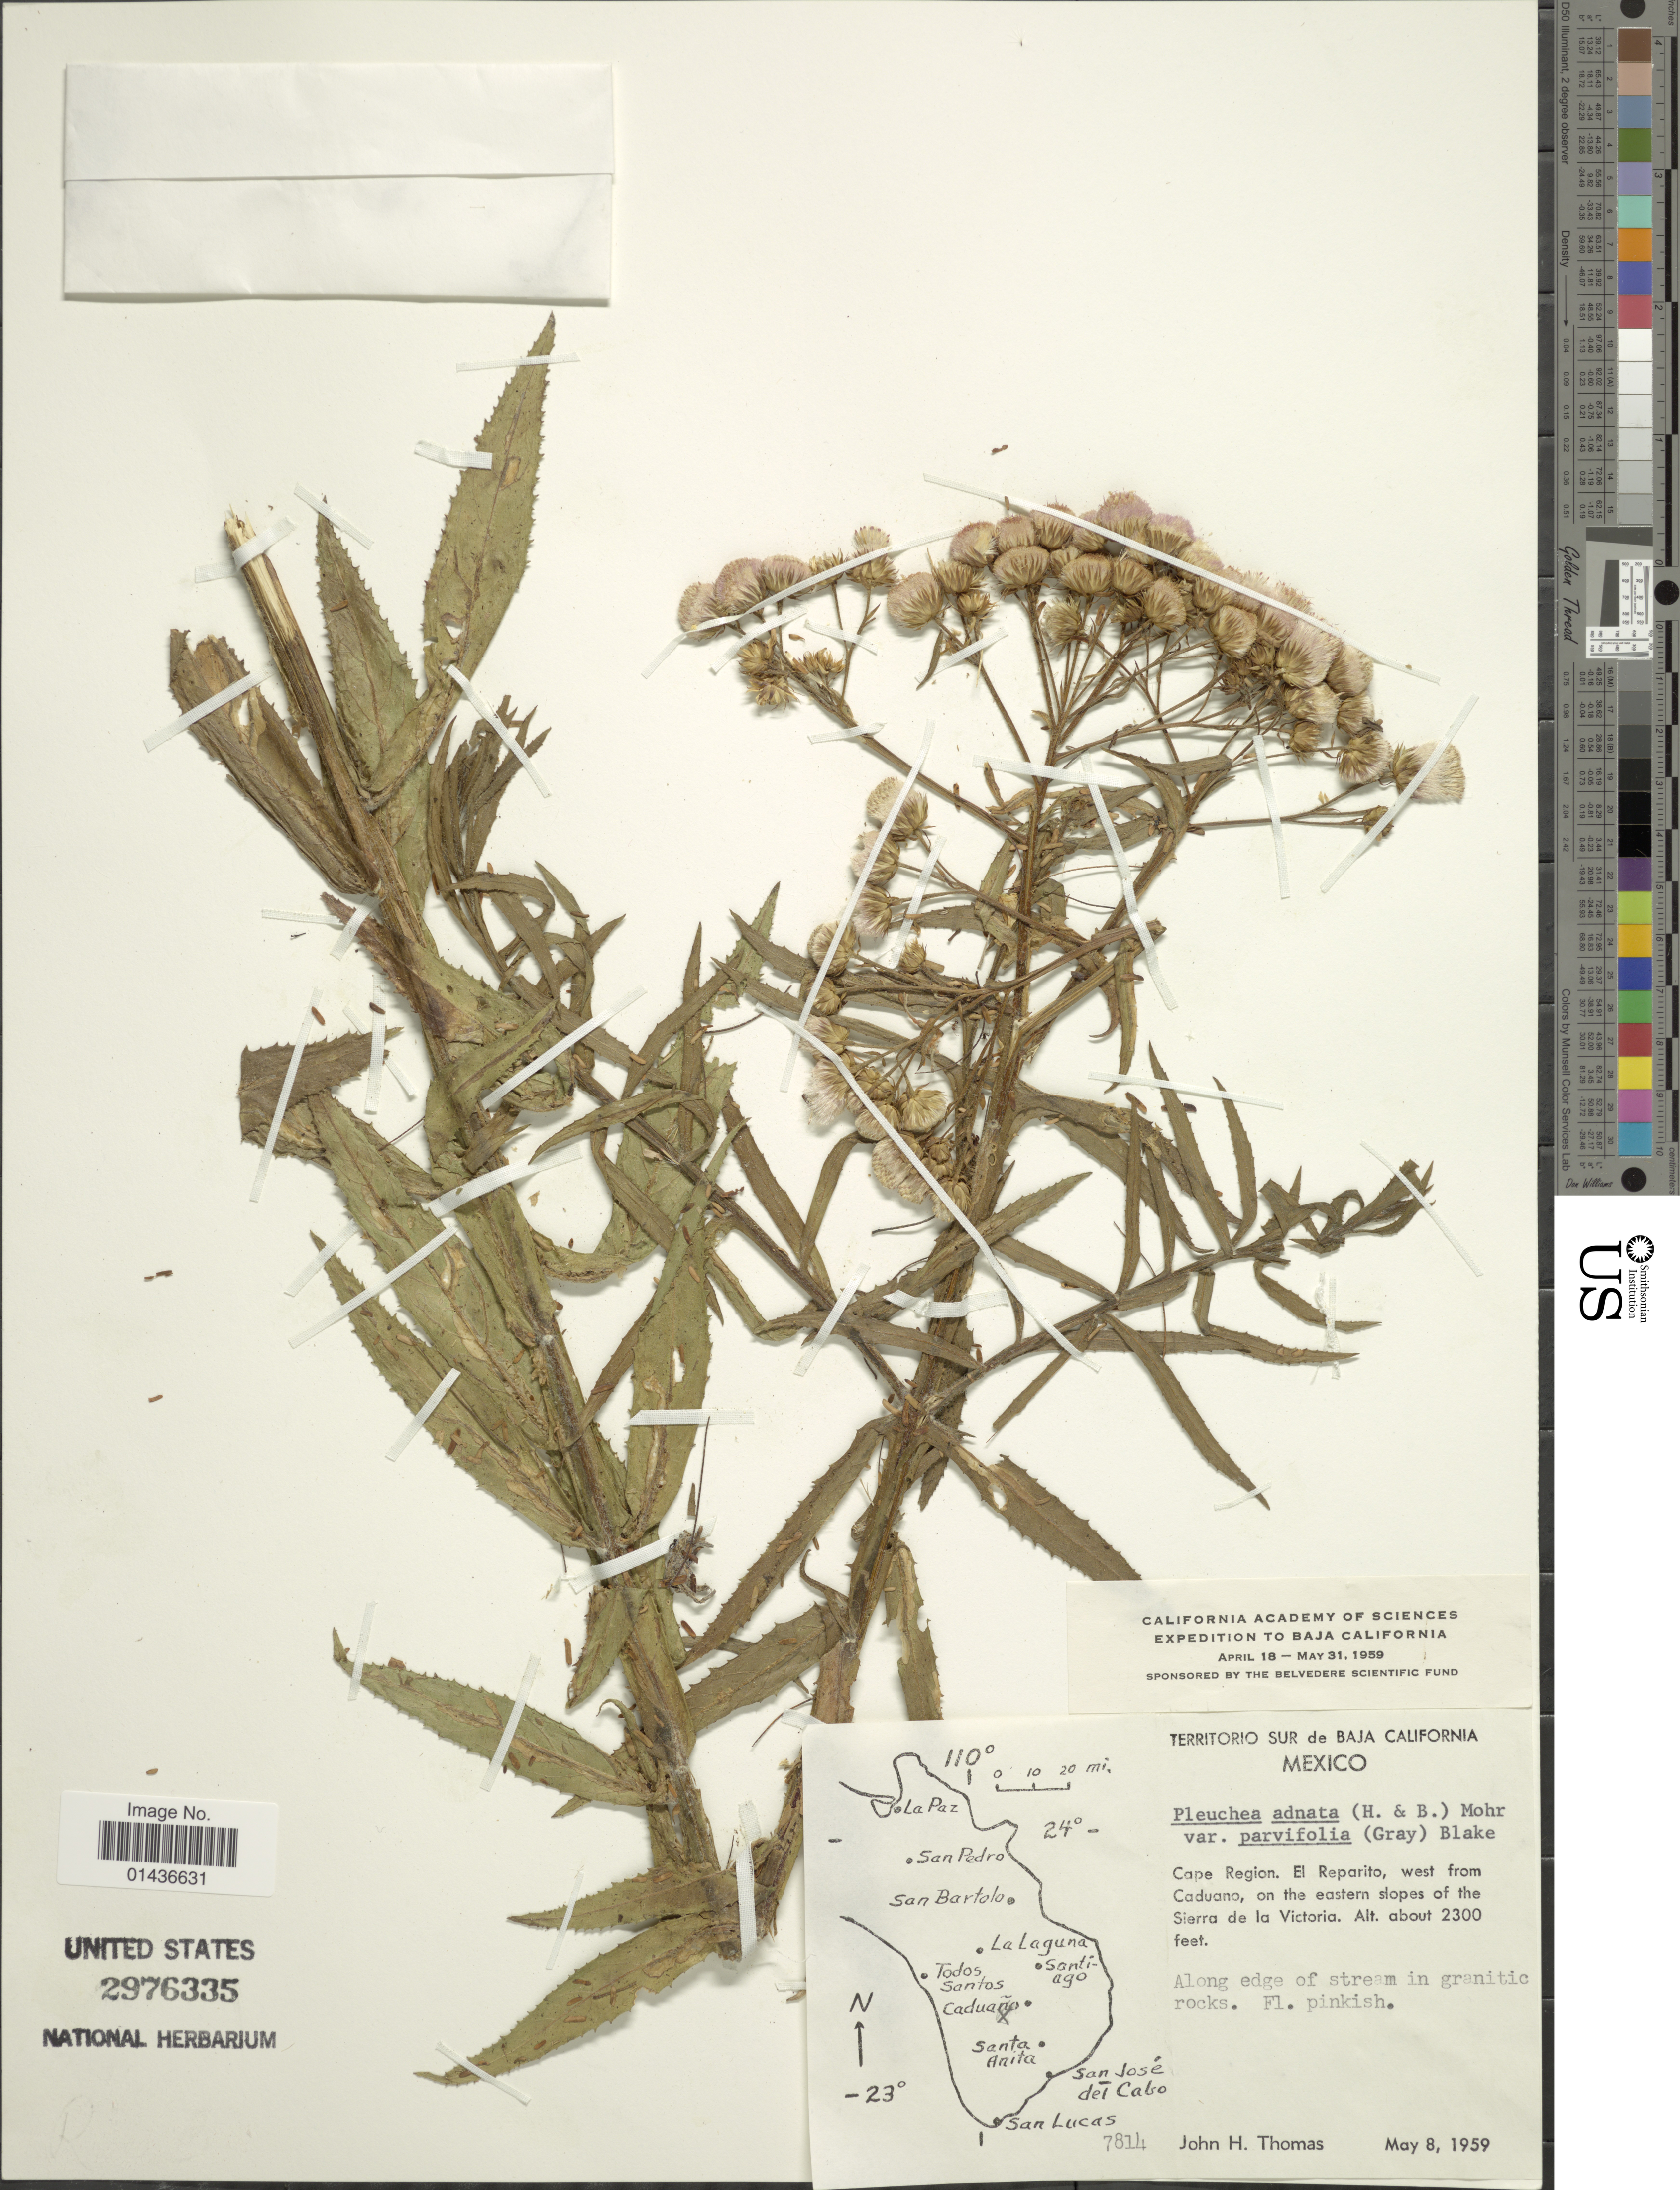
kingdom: Plantae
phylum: Tracheophyta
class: Magnoliopsida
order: Asterales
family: Asteraceae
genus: Pluchea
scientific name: Pluchea salicifolia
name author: (Mill.) S.F. Blake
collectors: J. H. Thomas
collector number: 7814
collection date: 1959-05-08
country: Mexico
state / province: Baja California Sur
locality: Caoe Region, El Reparito, west from Caduano, on the eastern slopes of the Sierra de la Victoria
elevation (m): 701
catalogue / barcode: US 2976335